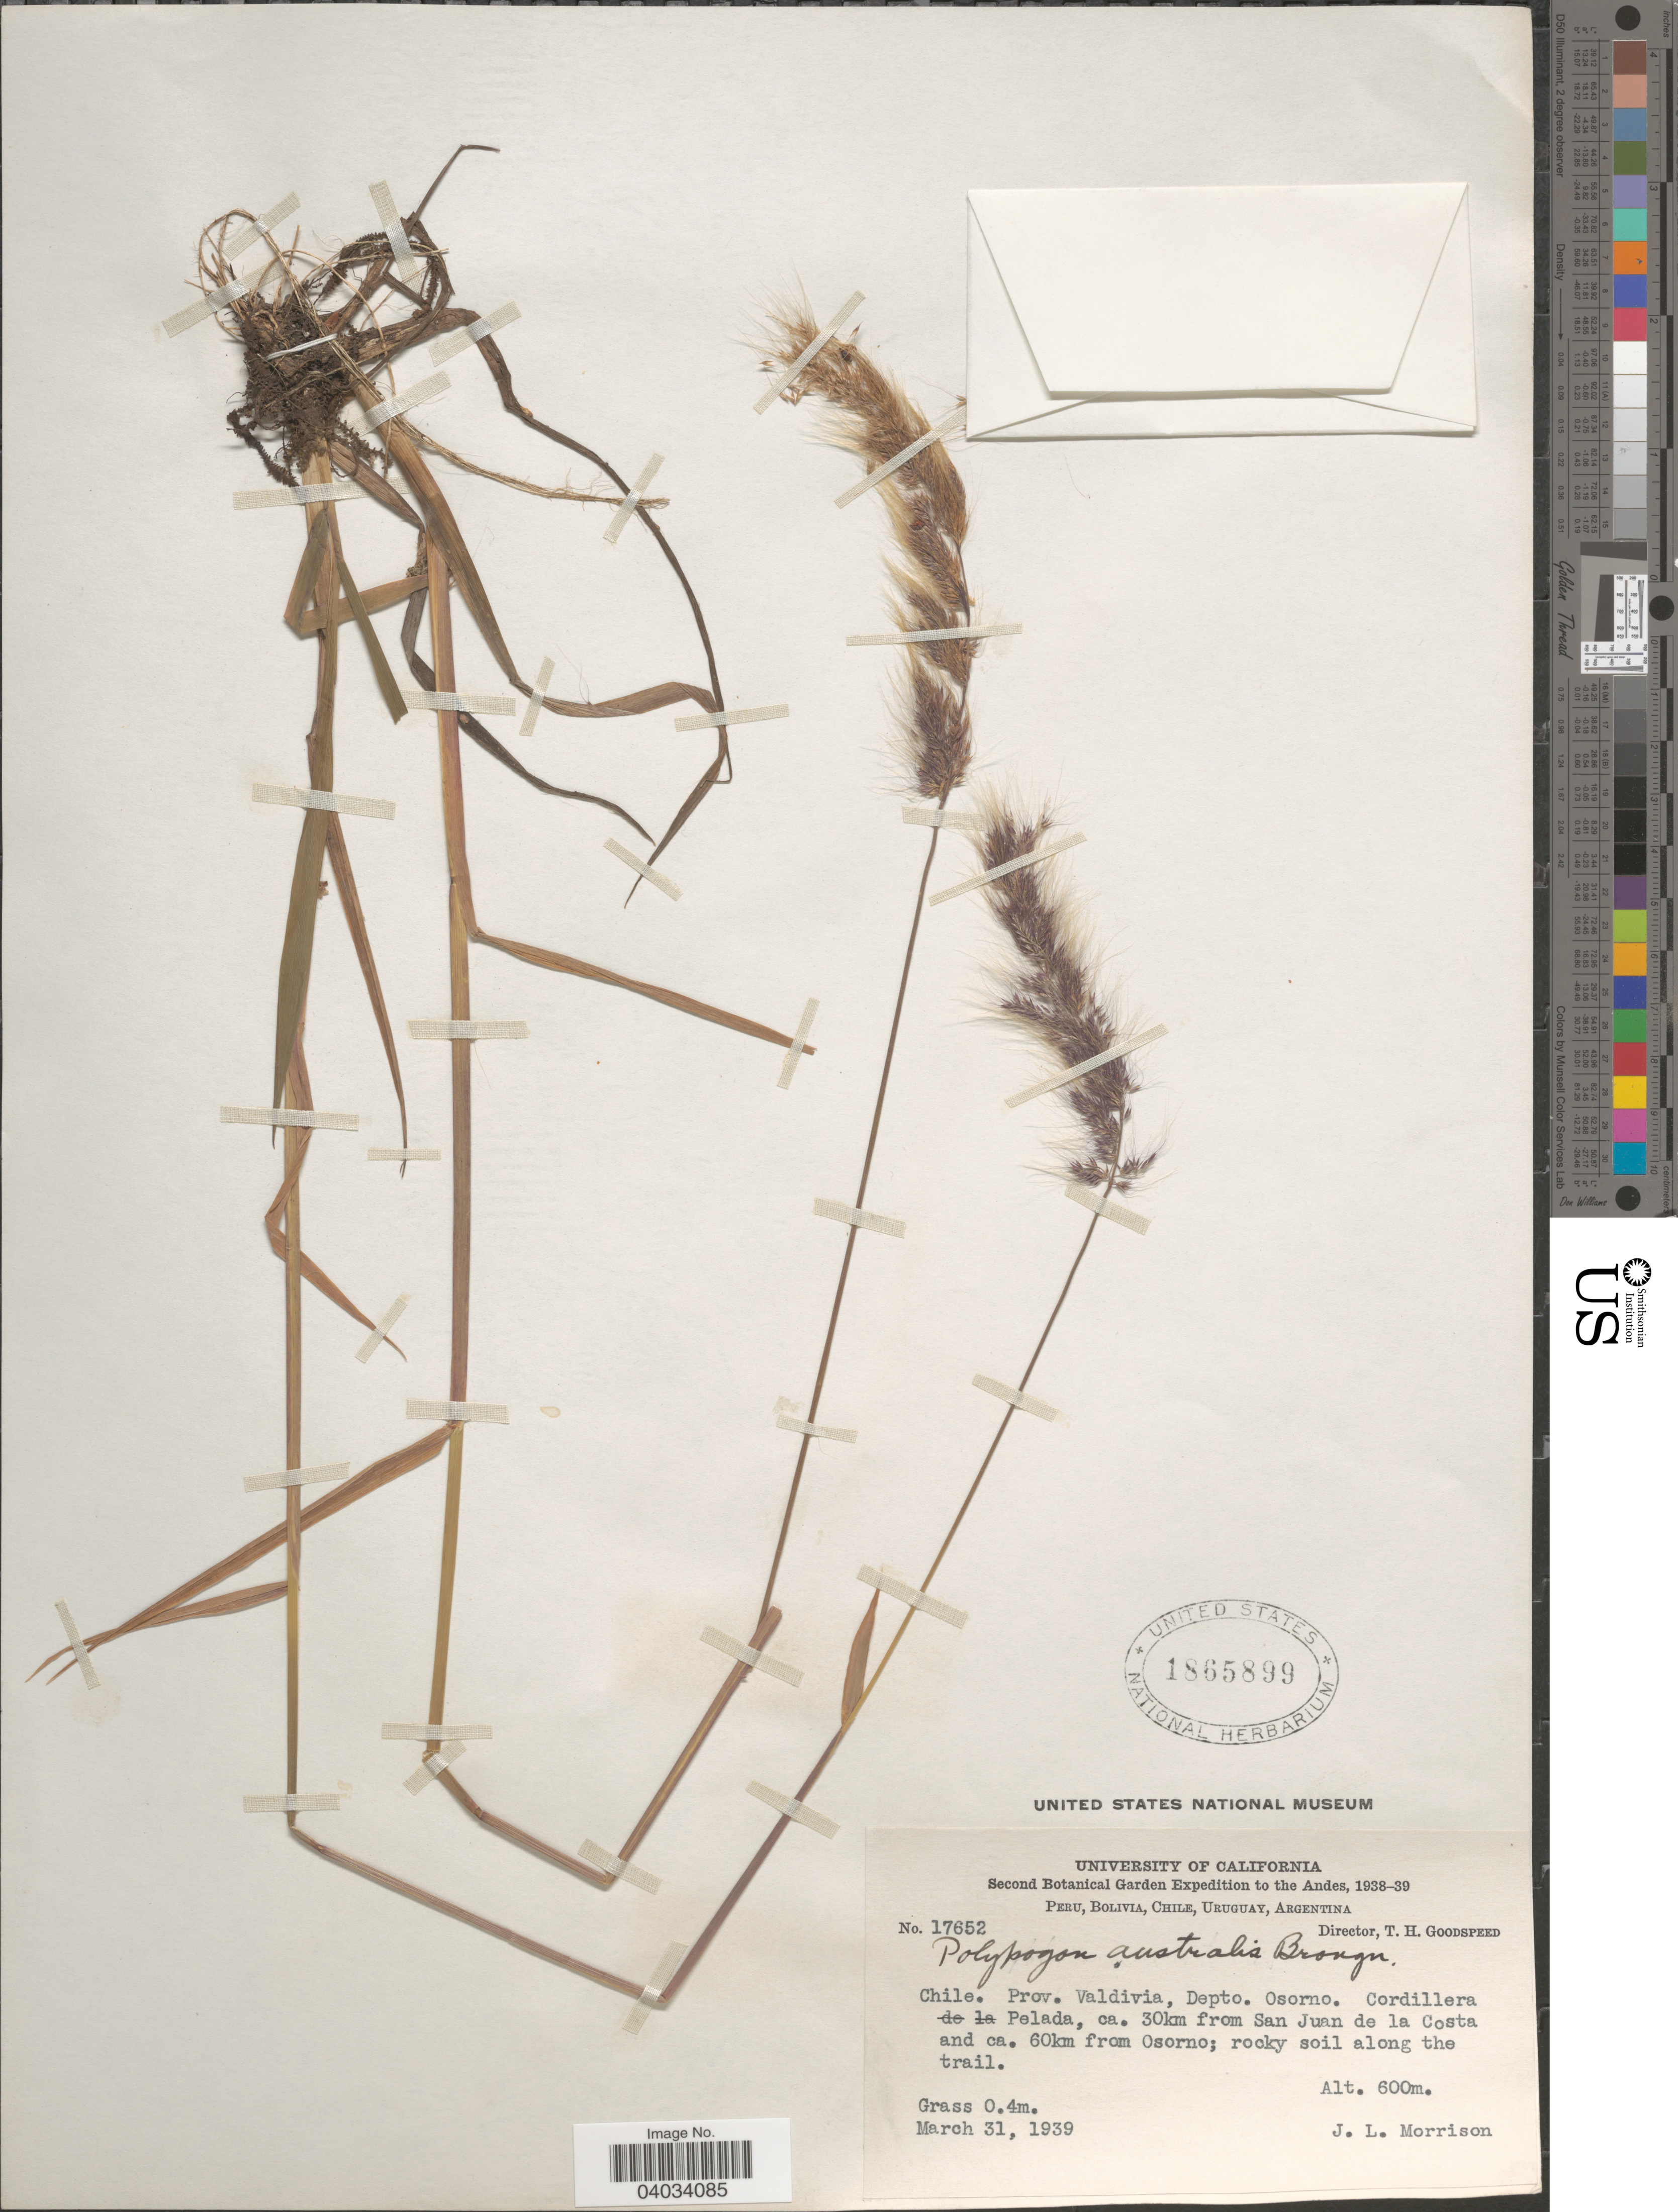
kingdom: Plantae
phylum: Tracheophyta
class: Liliopsida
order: Poales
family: Poaceae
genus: Polypogon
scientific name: Polypogon australis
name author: Brongn.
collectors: J. Morrison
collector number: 17652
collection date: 1939-03-31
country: Chile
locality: The Andes. Prov. Valdivia, Depto. Osorno. Cordillera Pelada, ca. 30 km from San Juan de la Costa and ca. 60 km from Osorno.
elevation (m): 600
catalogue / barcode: US 1865899